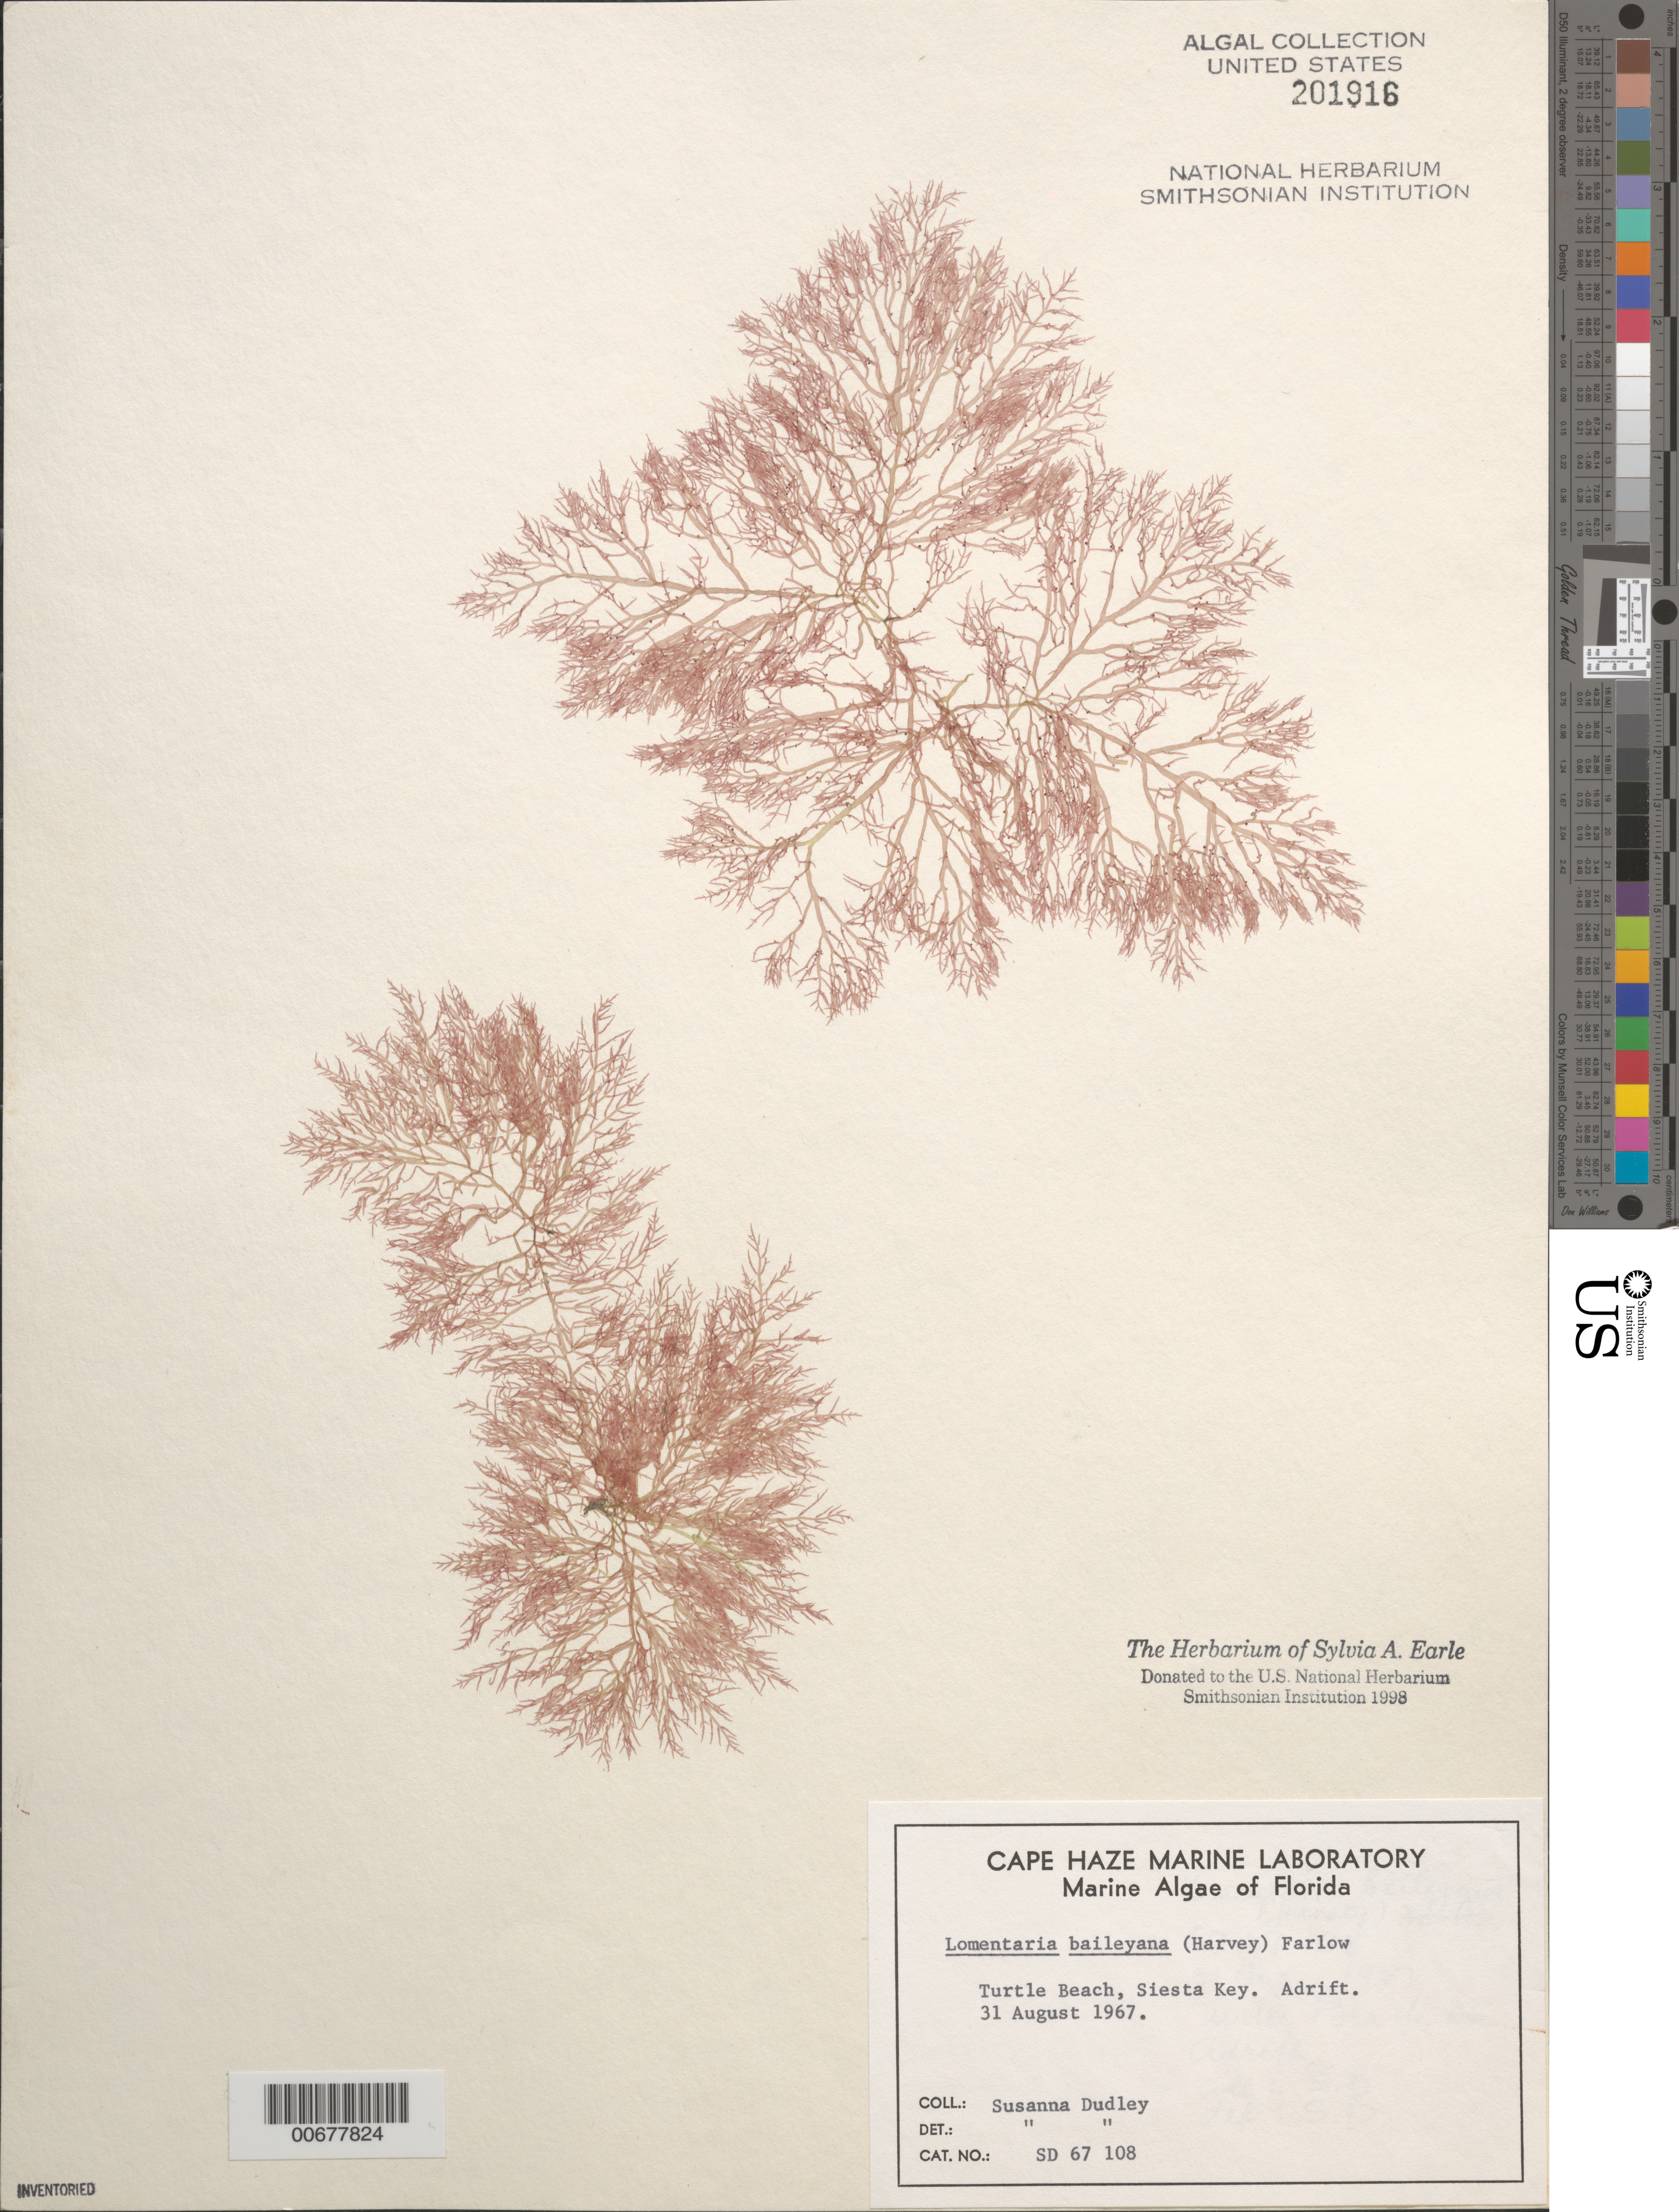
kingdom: Plantae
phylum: Rhodophyta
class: Florideophyceae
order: Rhodymeniales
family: Lomentariaceae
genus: Hooperia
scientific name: Hooperia divaricata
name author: (Durant) M.J. Wynne et al.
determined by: Algae name updating Project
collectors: S. Dudley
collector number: SD 67 108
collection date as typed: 31 Aug 1967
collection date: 1967-08-31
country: United States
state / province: Florida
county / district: Sarasota County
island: Siesta Key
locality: Turtle Beach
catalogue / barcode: US 201916